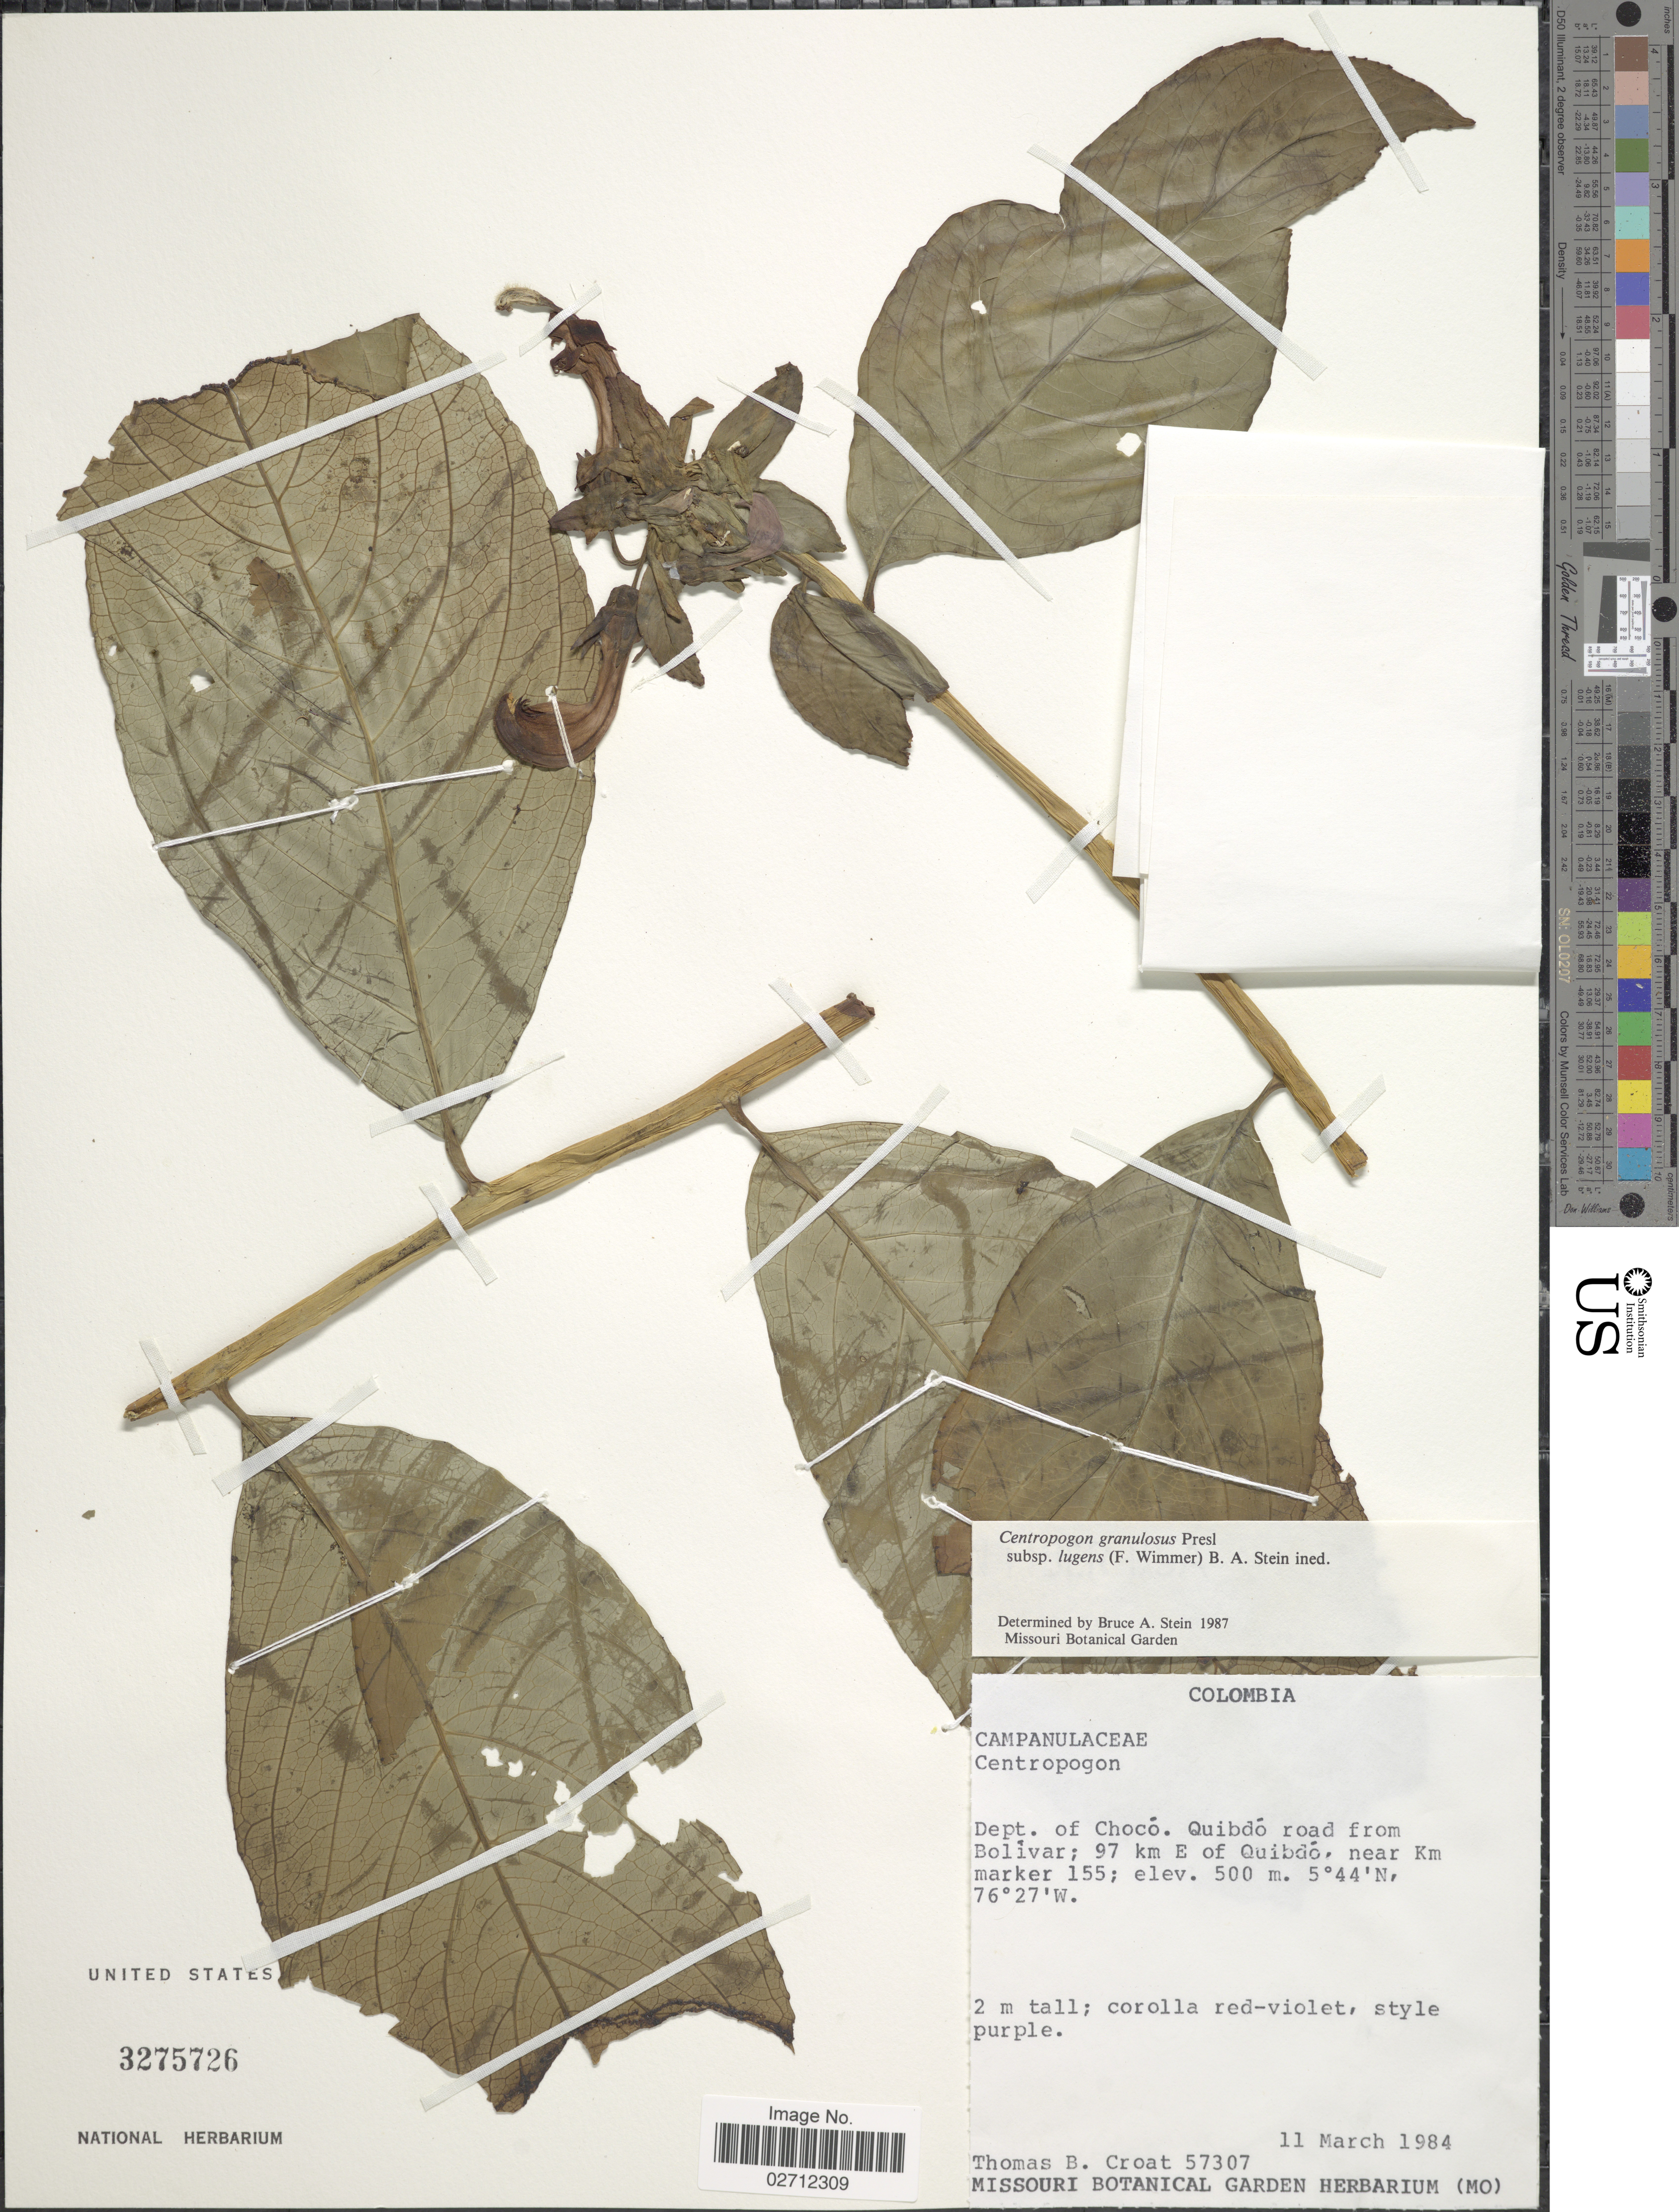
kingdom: Plantae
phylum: Tracheophyta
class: Magnoliopsida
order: Asterales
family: Campanulaceae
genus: Centropogon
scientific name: Centropogon granulosus subsp. lugens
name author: B.A. Stein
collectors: T. B. Croat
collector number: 57307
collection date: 1984-03-11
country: Colombia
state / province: Chocó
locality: Dept. Chocó. Quibdo road from Bolívar; 97 km E of Quibdó, near Km marker 155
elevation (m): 500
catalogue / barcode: US 3275726